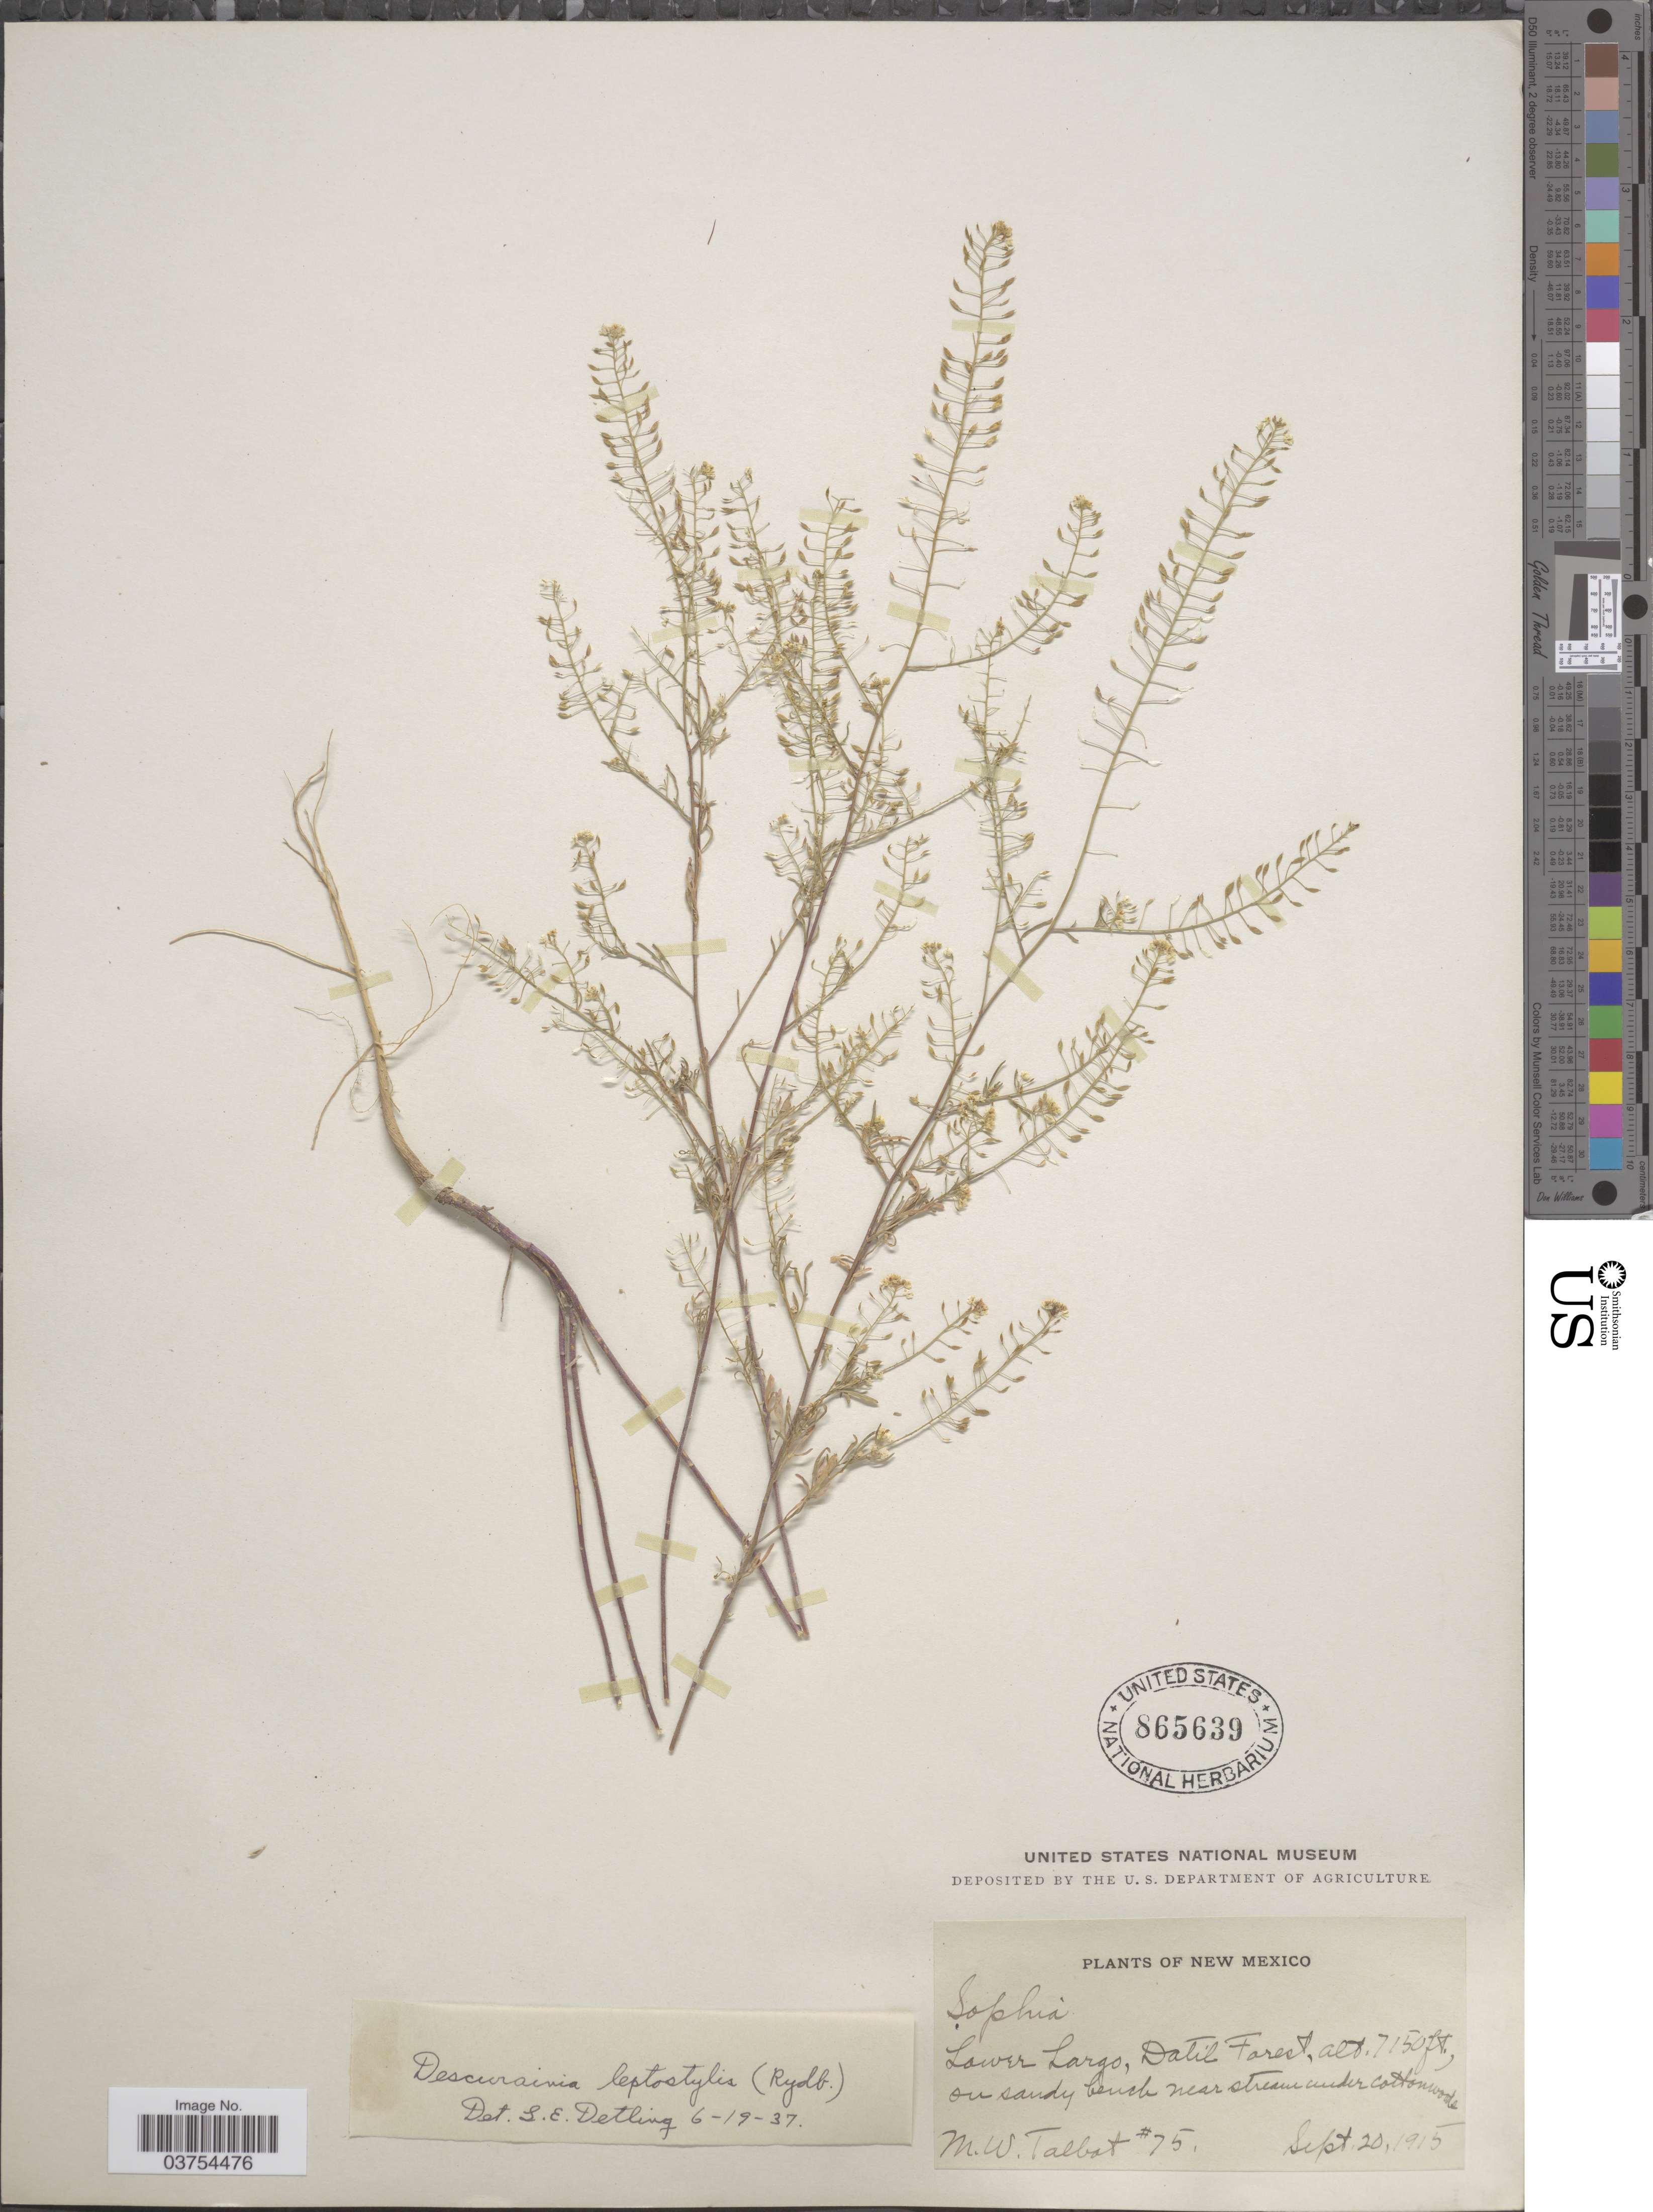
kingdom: Plantae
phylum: Tracheophyta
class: Magnoliopsida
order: Brassicales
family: Brassicaceae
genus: Descurainia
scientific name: Descurainia californica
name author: (A. Gray) O.E. Schulz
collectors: M. Talbot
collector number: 75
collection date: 1915-09-20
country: United States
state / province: New Mexico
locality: Lower Largo, Datil Forest.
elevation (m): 2179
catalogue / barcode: US 865639